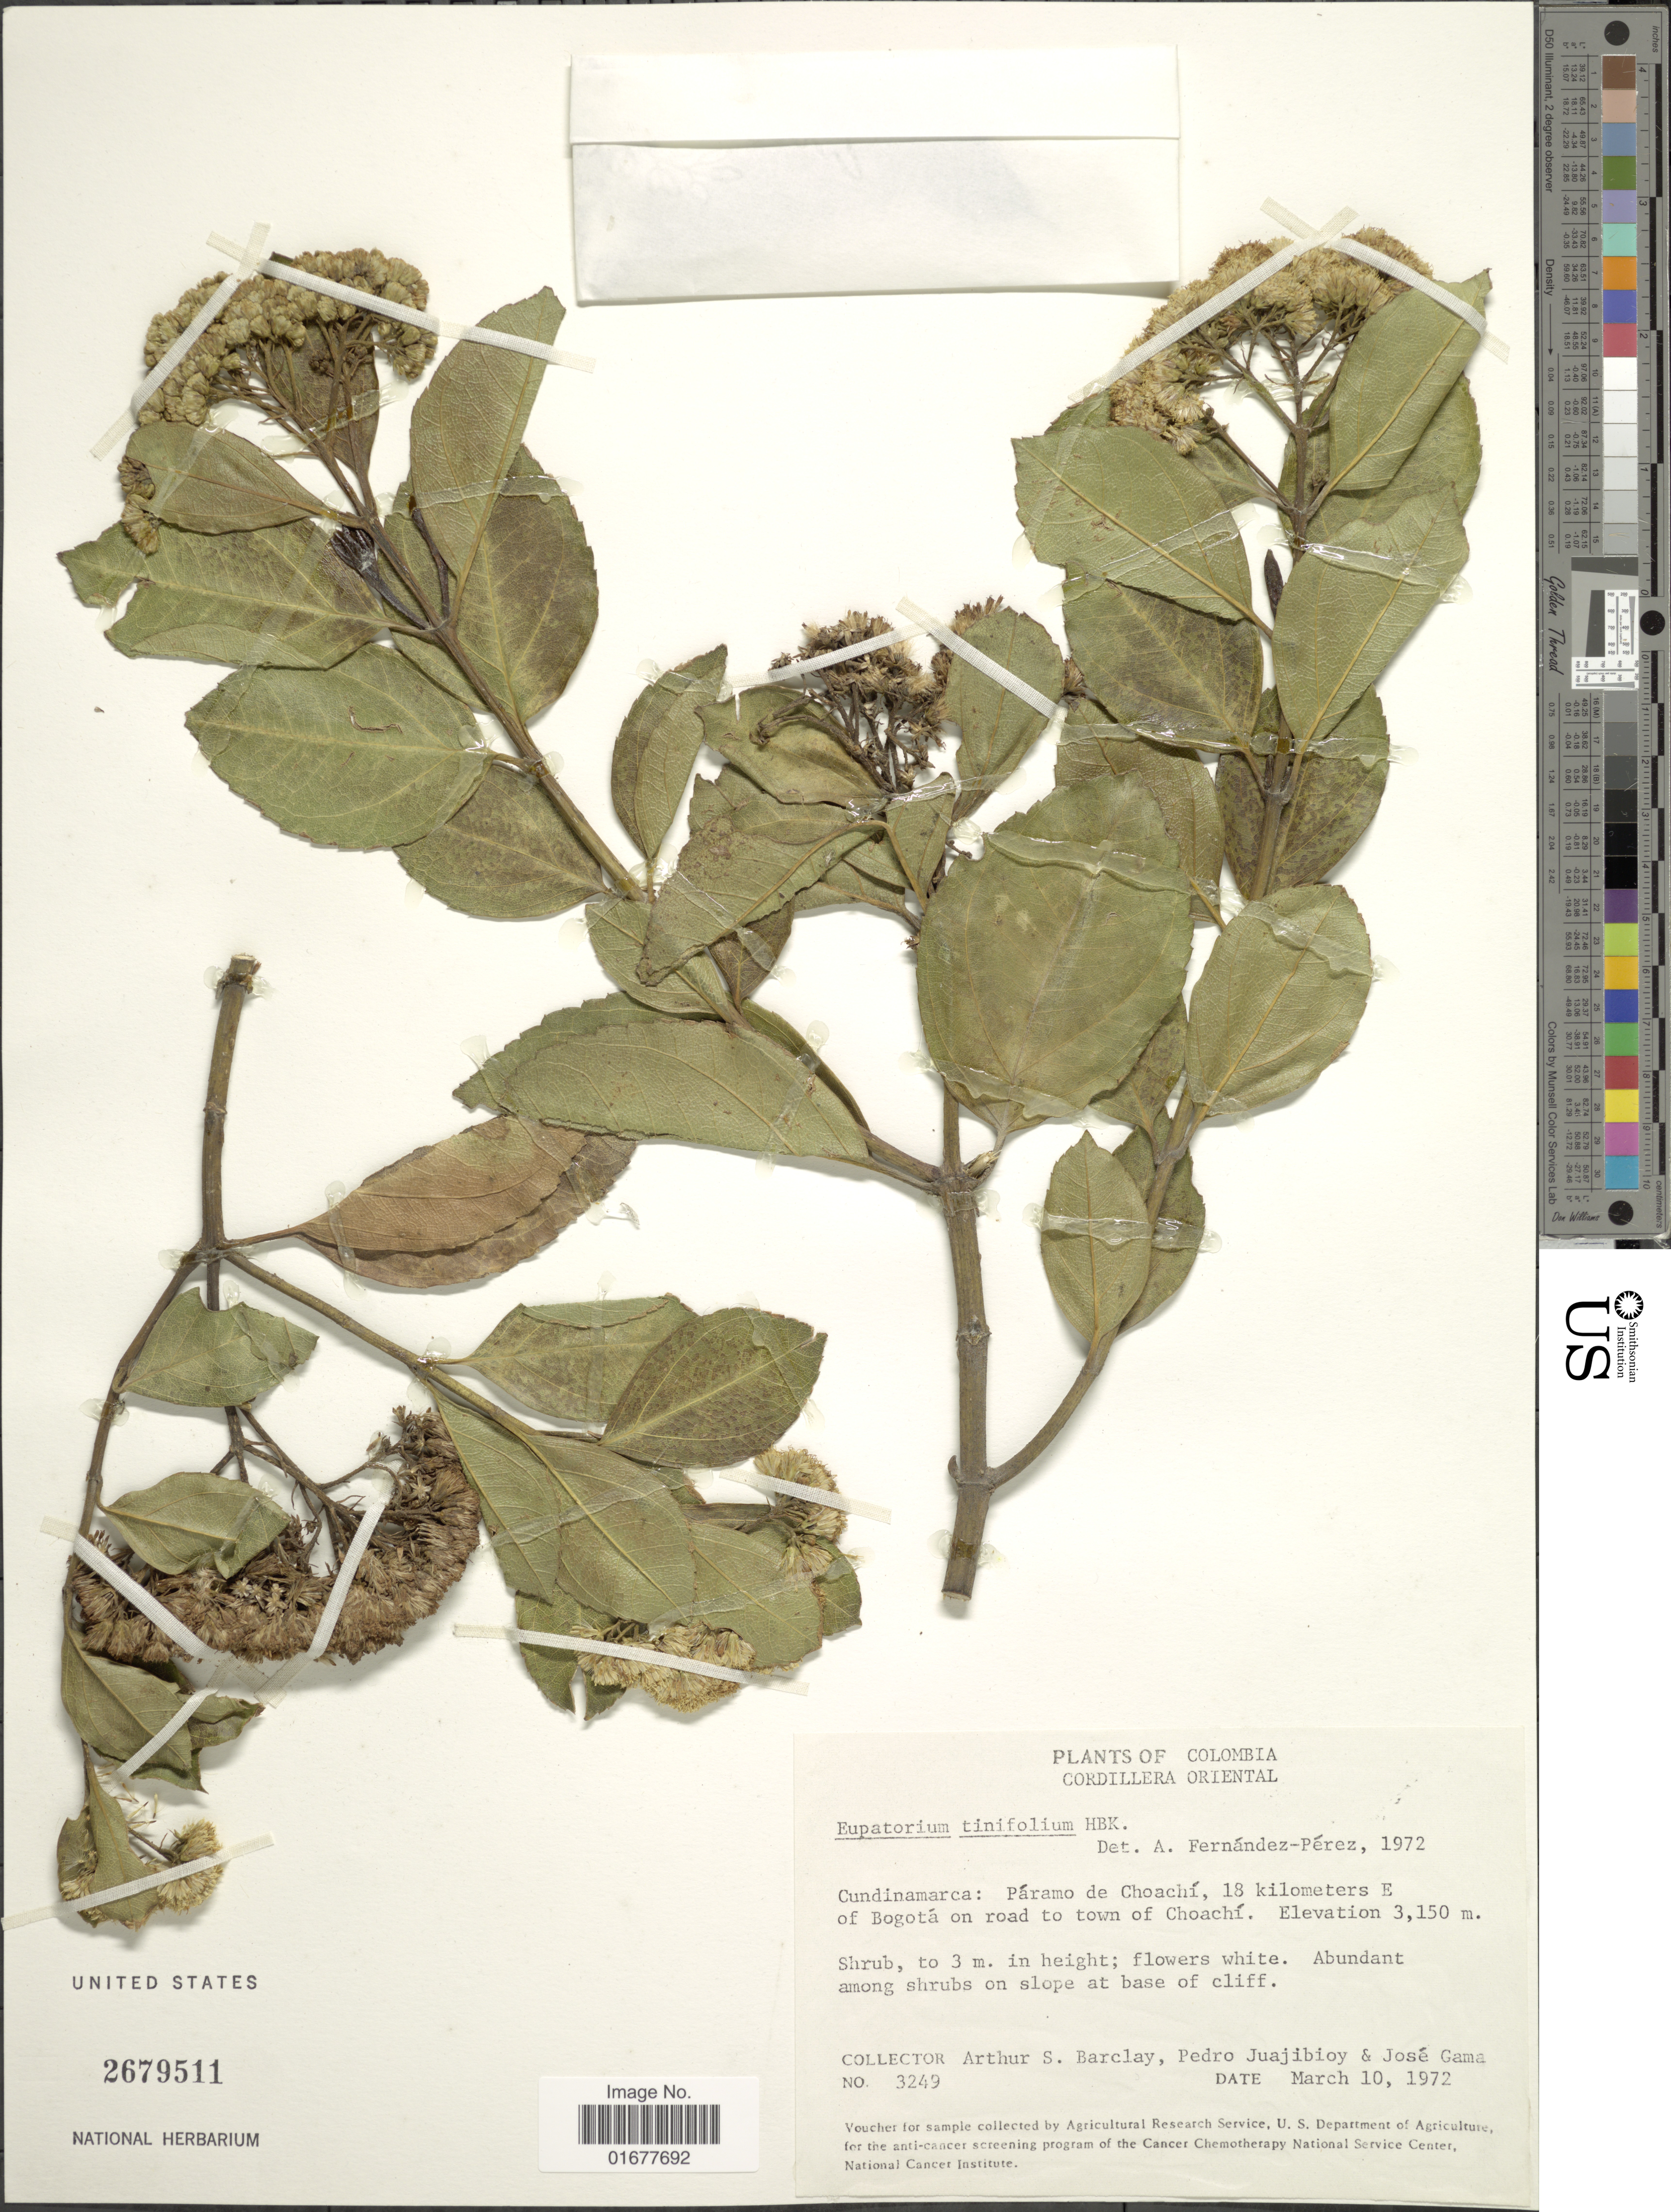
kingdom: Plantae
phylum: Tracheophyta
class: Magnoliopsida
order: Asterales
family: Asteraceae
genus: Ageratina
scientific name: Ageratina tinifolia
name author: (Kunth) R.M. King & H. Rob.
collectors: A. S. Barclay, P. Juajibioy & J. Agama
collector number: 3249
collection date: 1972-03-10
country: Colombia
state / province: Cundinamarca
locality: Paramo de Choachi, 18 kilometers E of Bogota on road to town of Choachi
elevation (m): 3150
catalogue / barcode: US 2679511